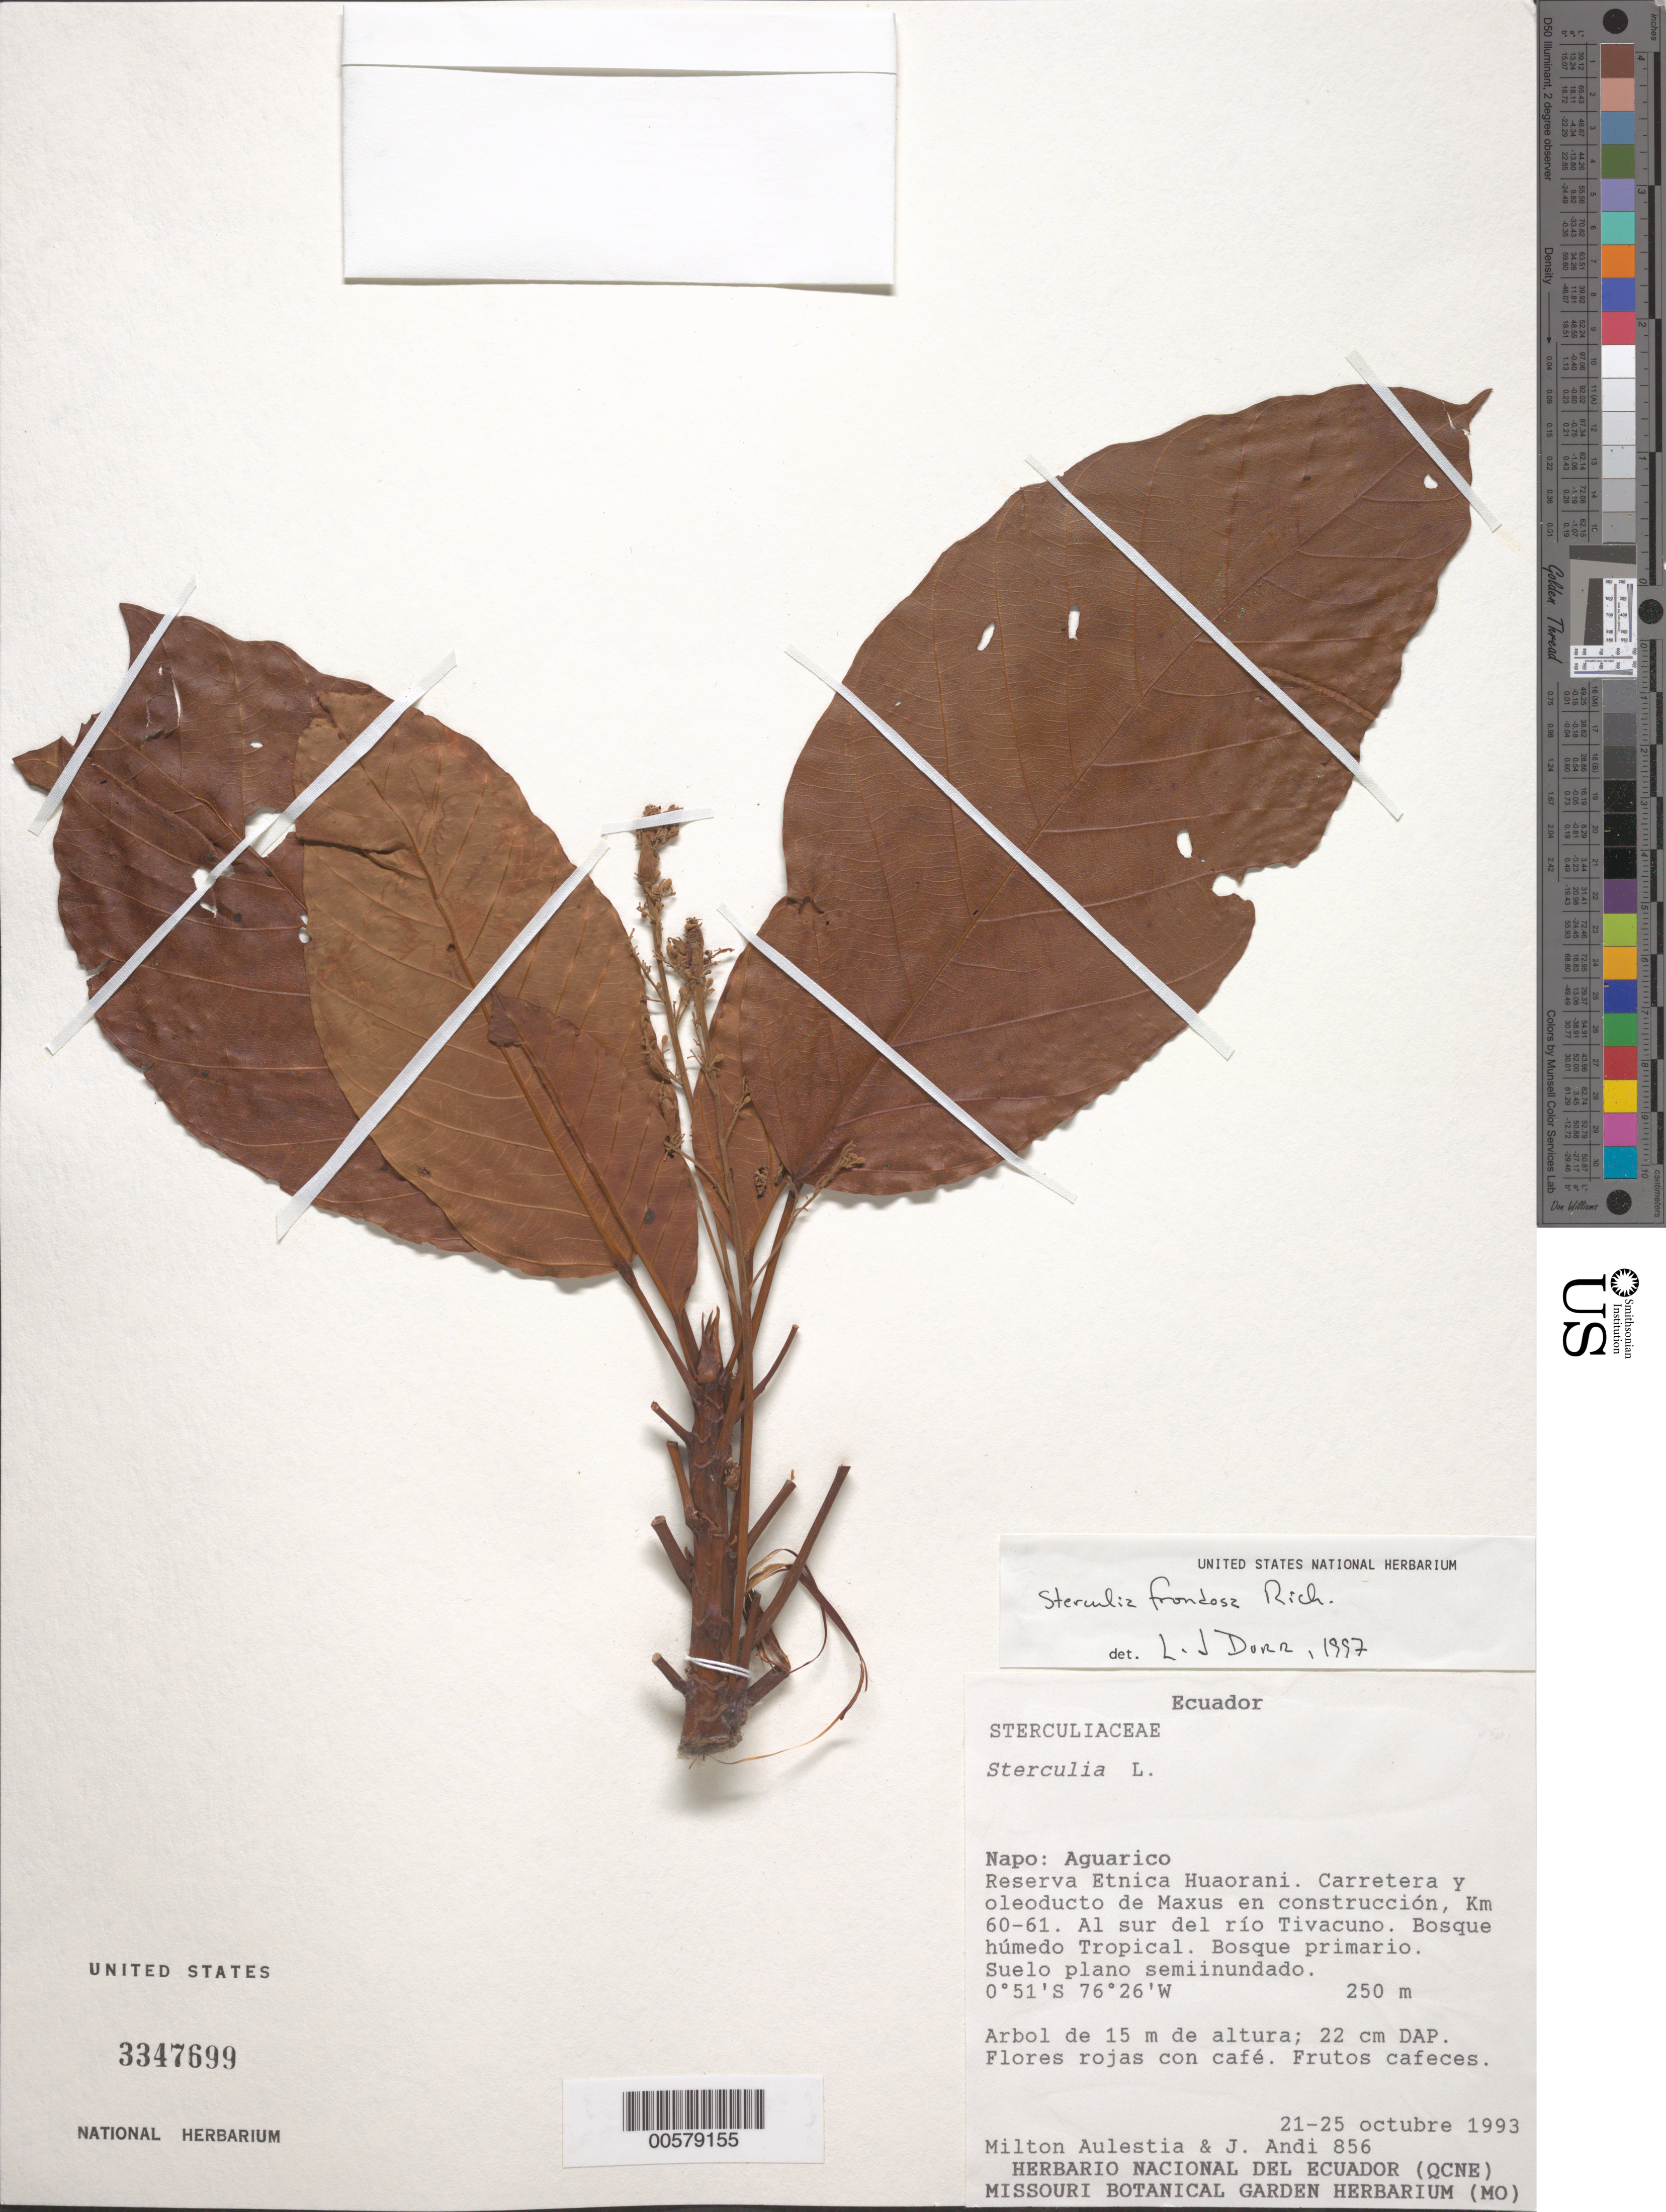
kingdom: Plantae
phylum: Tracheophyta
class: Magnoliopsida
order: Malvales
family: Malvaceae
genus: Sterculia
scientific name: Sterculia frondosa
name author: Rich.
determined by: Dorr, L. J., (BOT), Smithsonian Institution - National Museum of Natural History (UNITED STATES)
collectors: M. Aulestia & J. Andi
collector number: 856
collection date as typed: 21 Oct 1993 to 25 Oct 1993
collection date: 1993-10-21/1993-10-25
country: Ecuador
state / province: Napo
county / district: Aguarico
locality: AguaRico. Reserva Etnica Huaorani, Carretera y oleoducto de Maxus en construcción km 60-61, al S del Río Tivacuno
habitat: Bosque húmedo tropical, bosque primario, suelo plano semiinundado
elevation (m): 250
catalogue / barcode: US 3347699